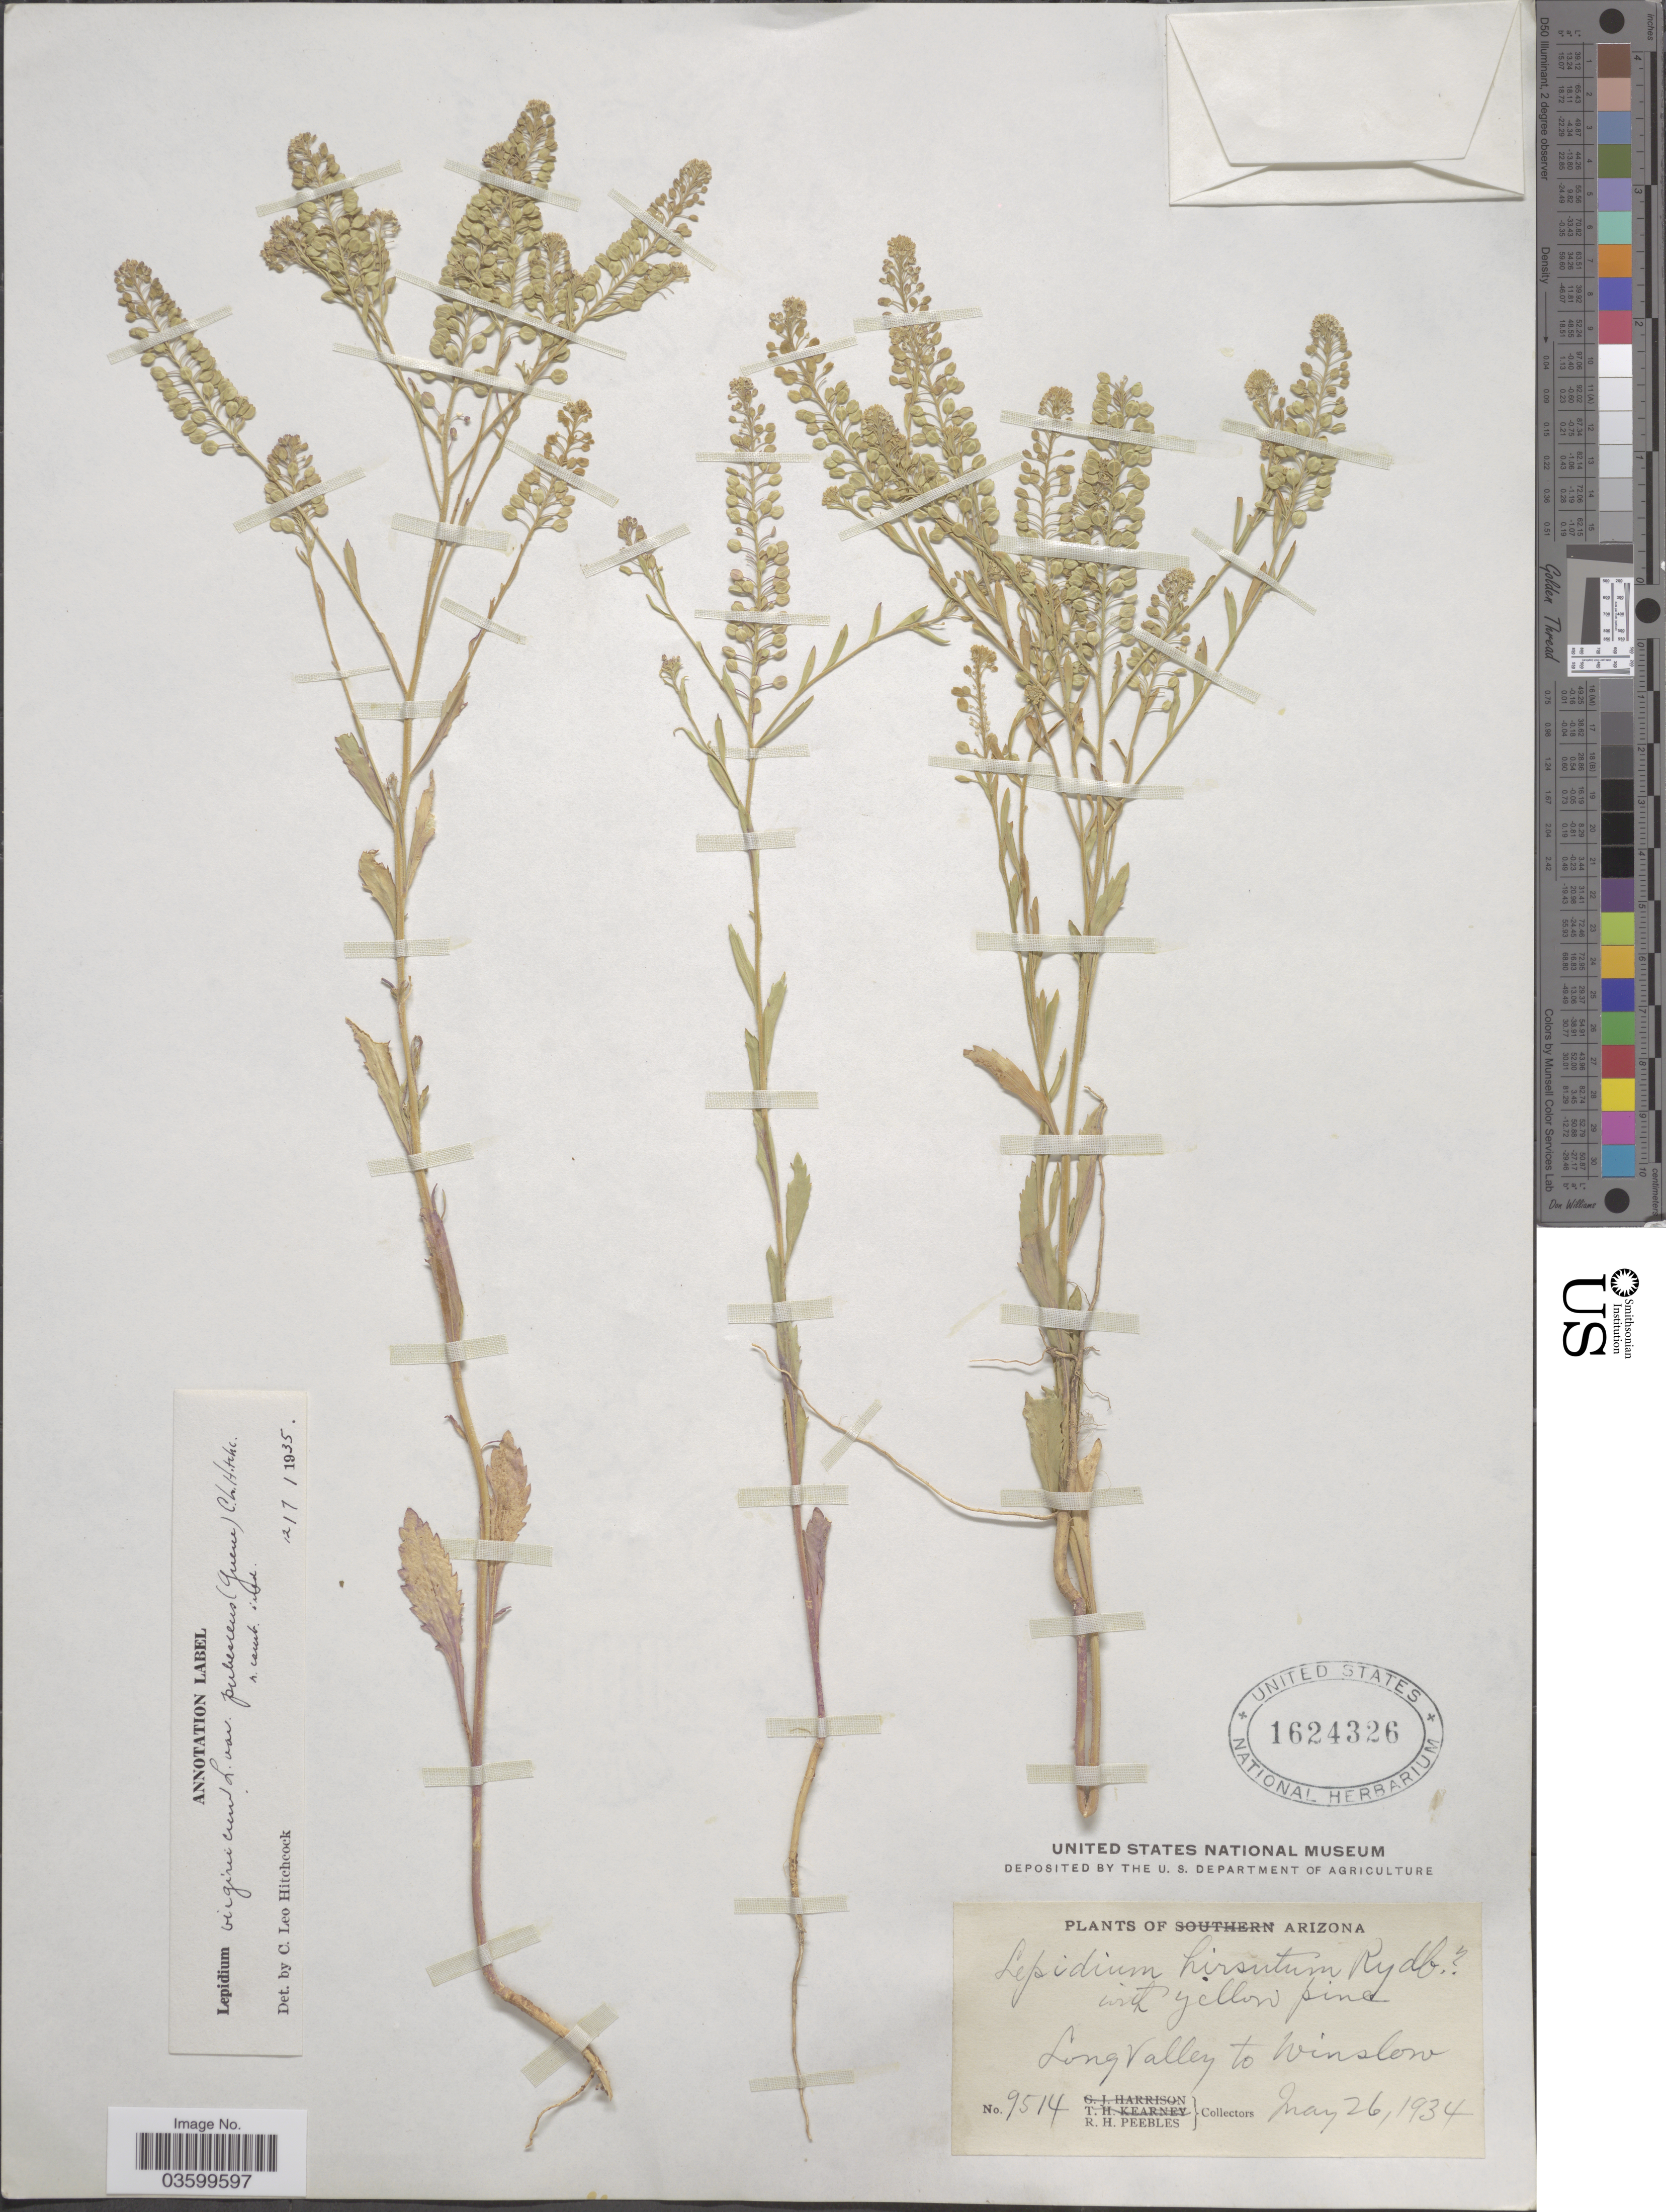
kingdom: Plantae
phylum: Tracheophyta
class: Magnoliopsida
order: Brassicales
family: Brassicaceae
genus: Lepidium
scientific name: Lepidium virginicum var. pubescens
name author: (Greene) C.L. Hitchc.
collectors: R. H. Peebles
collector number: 9514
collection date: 1934-05-26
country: United States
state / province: Arizona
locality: Long Valley to Winslow.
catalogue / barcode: US 1624326